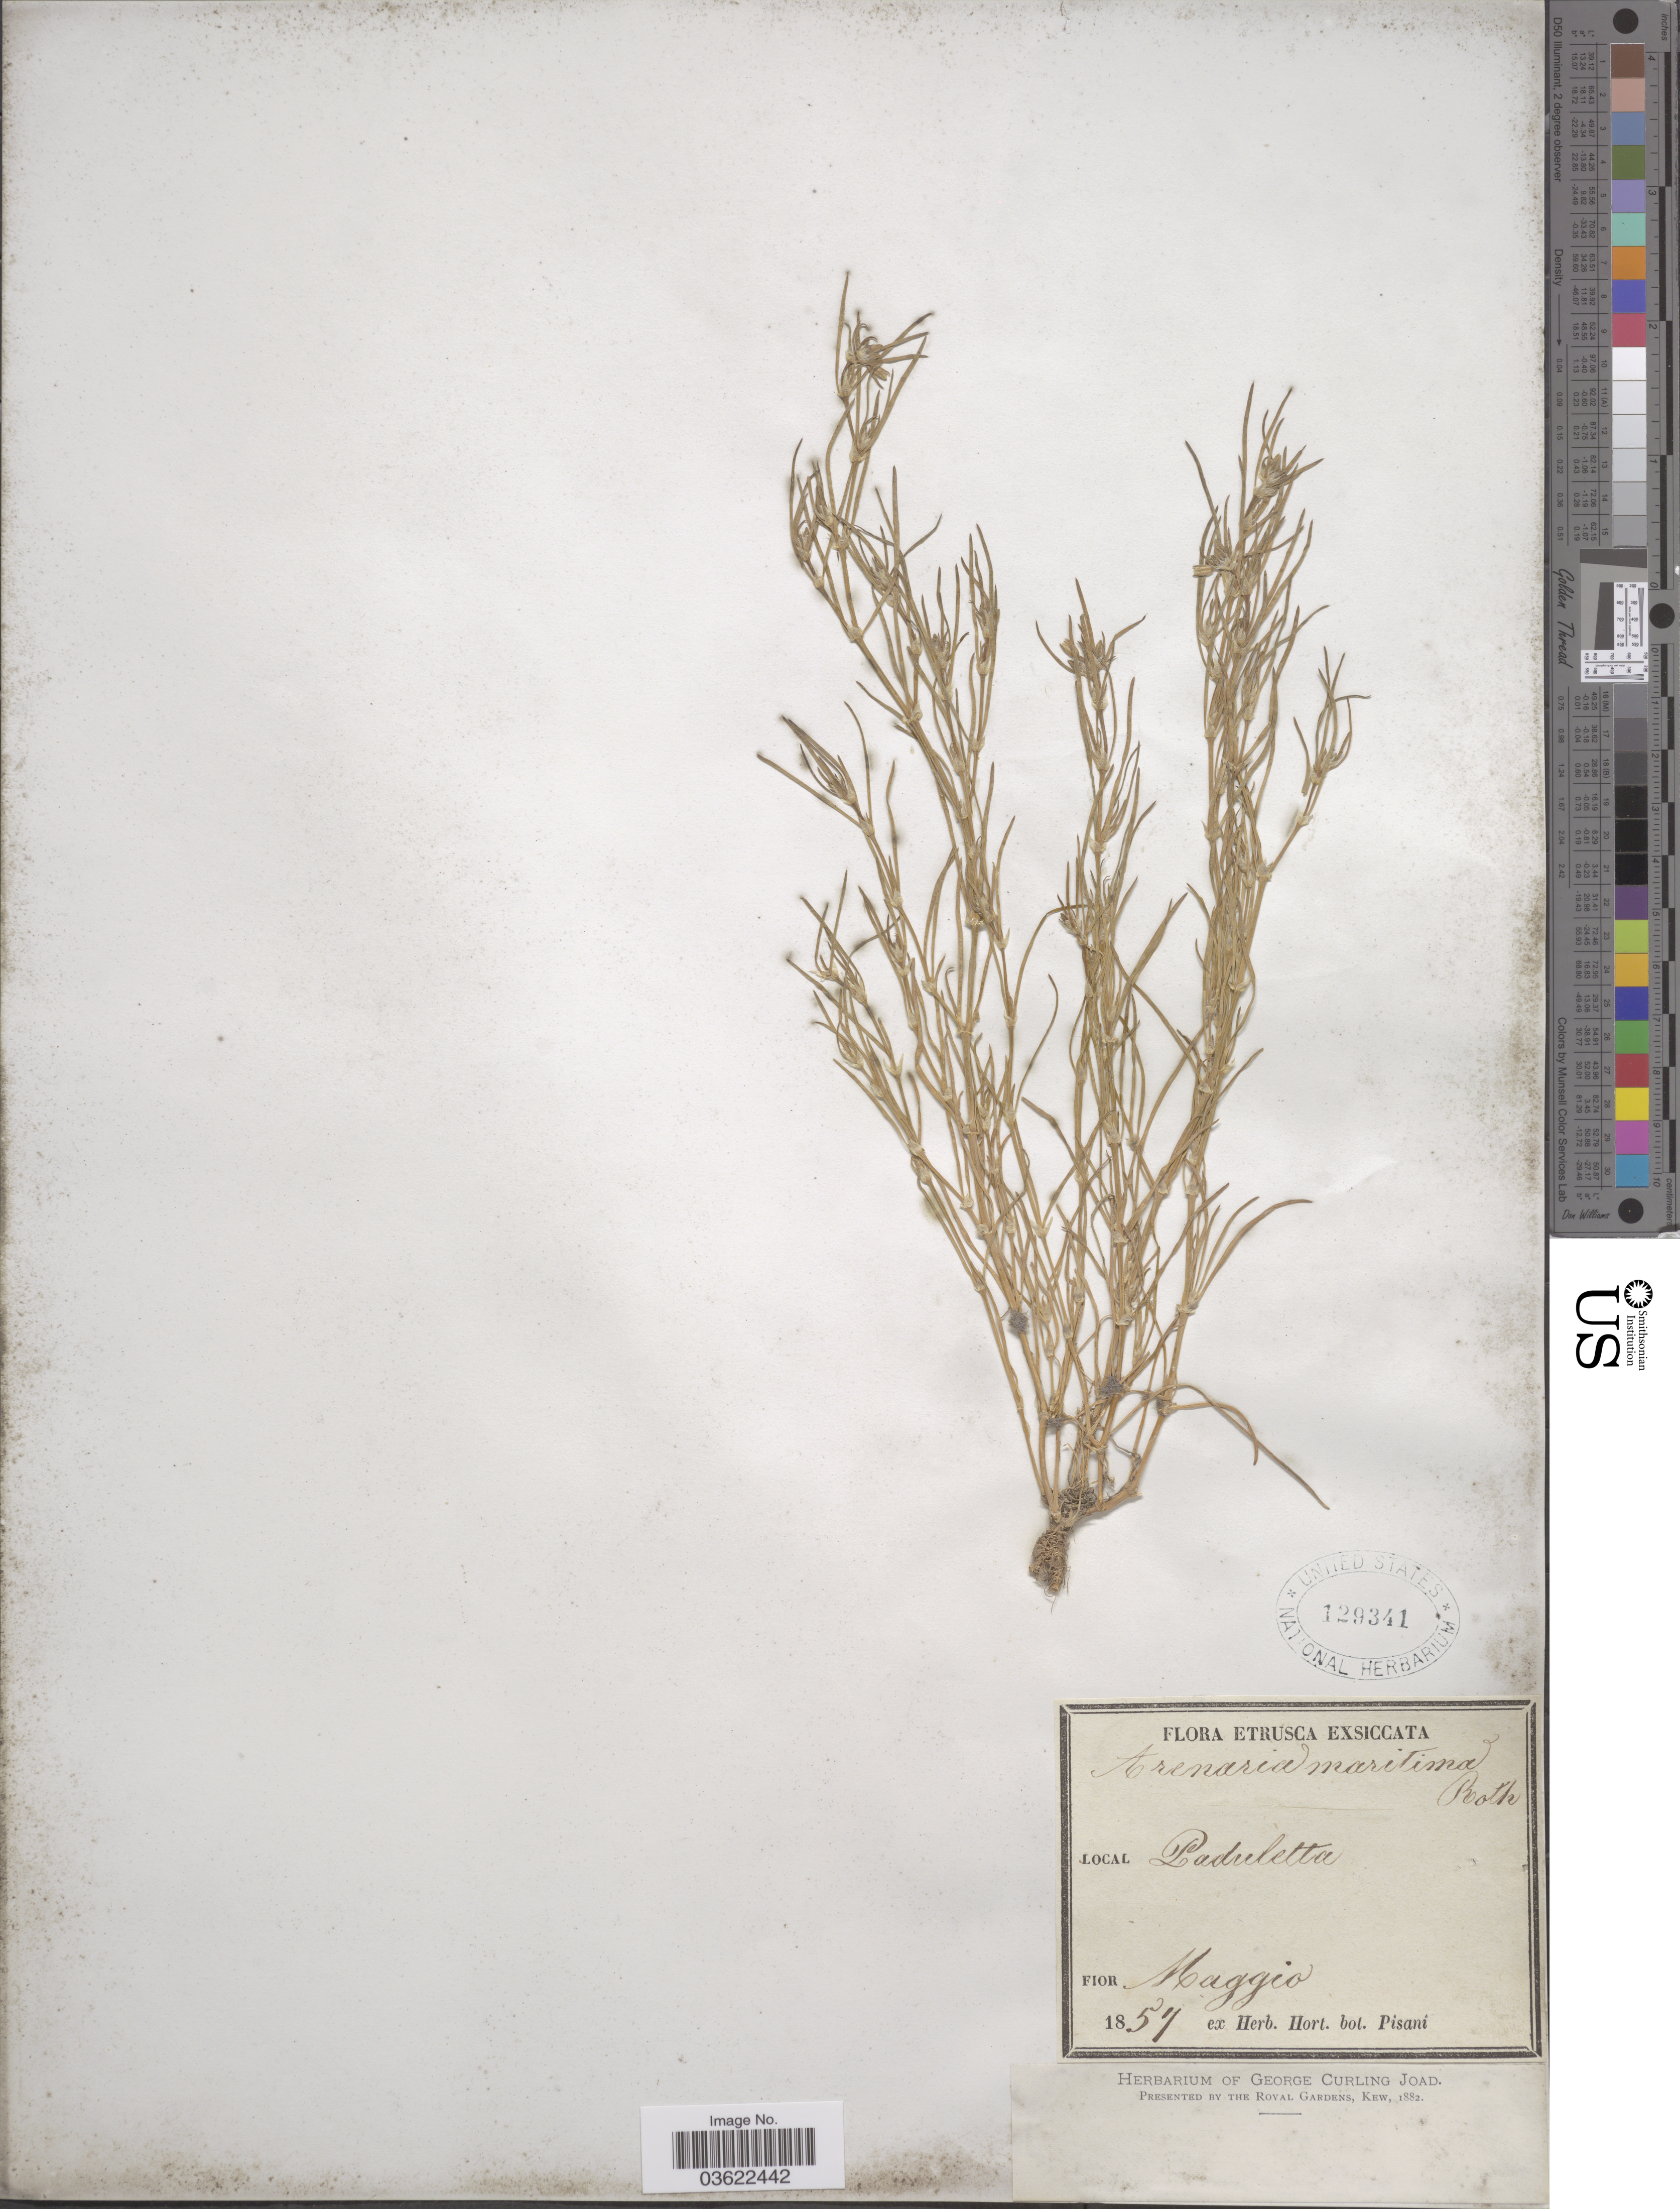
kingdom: Plantae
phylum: Tracheophyta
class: Magnoliopsida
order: Caryophyllales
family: Caryophyllaceae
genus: Arenaria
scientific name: Arenaria maritima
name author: All.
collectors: ex herb. Hort. Bot. Pisani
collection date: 1857-05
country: Italy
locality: Etrusca. Paduletta.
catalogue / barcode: US 129341